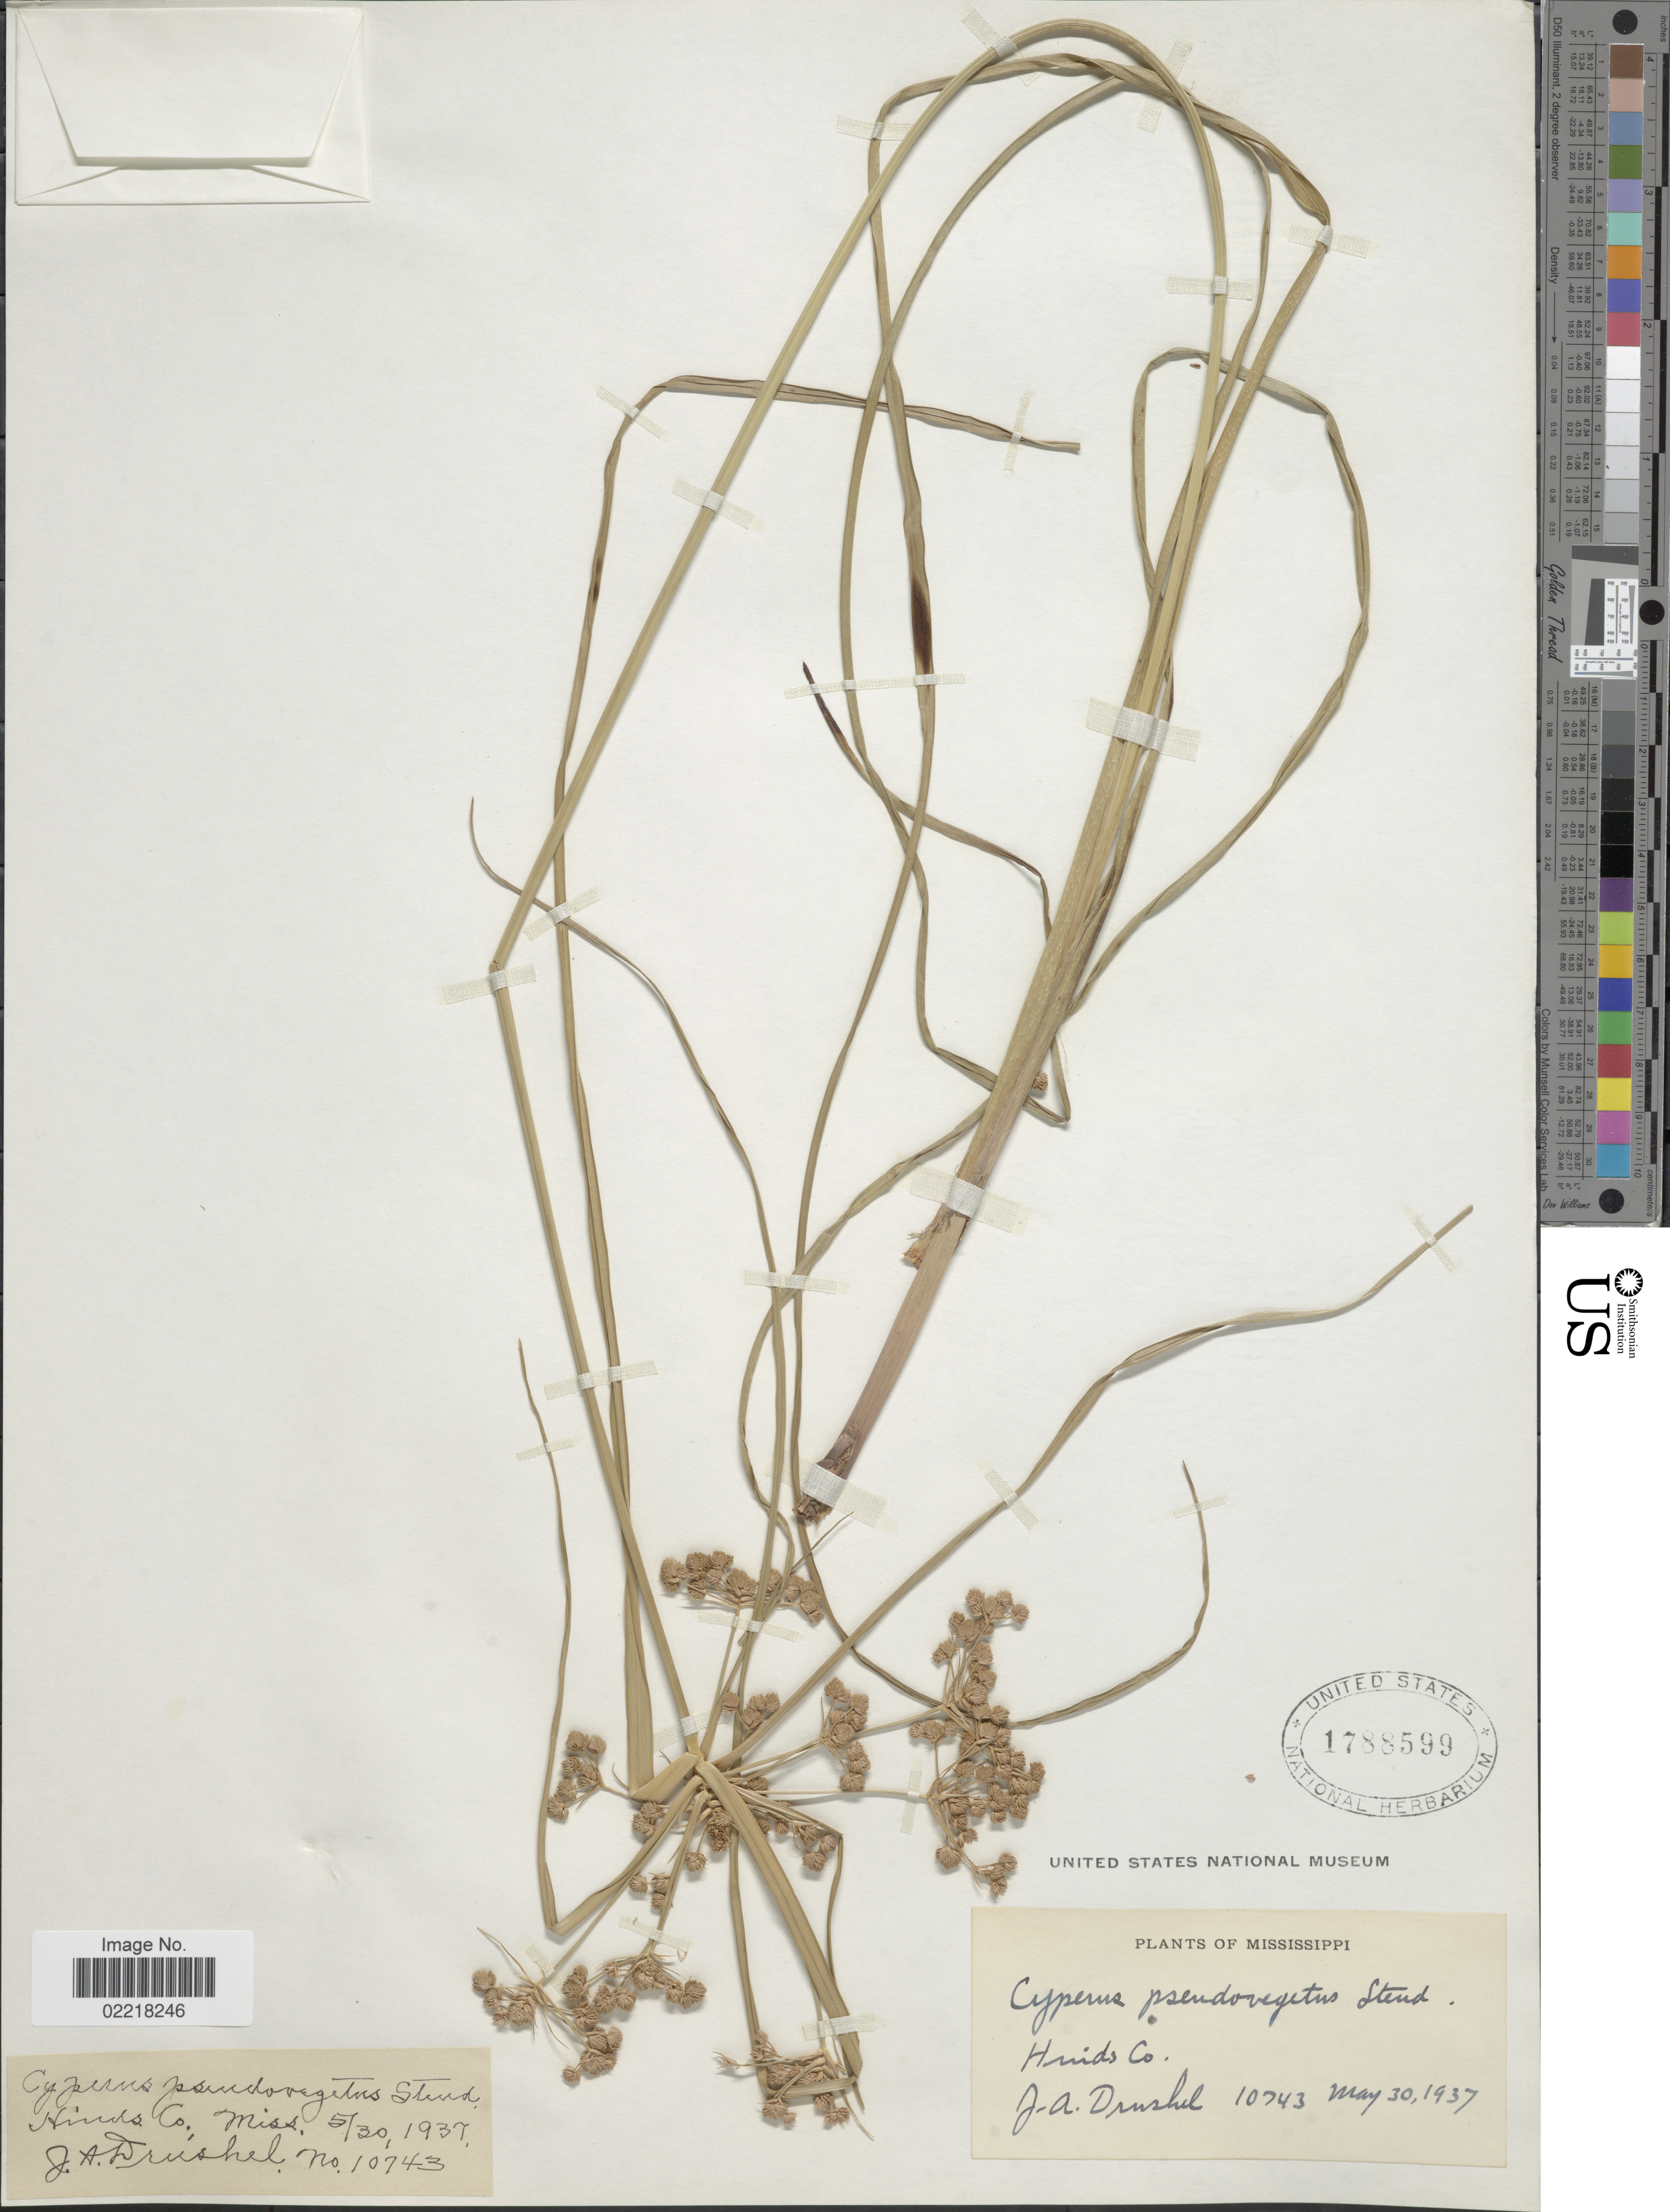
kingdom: Plantae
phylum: Tracheophyta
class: Liliopsida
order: Poales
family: Cyperaceae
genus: Cyperus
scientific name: Cyperus pseudovegetus Steud.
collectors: J. A. Drushel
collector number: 10743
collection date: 1937-05-30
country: United States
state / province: Mississippi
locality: Hinds Co, Miss.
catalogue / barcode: US 1788599